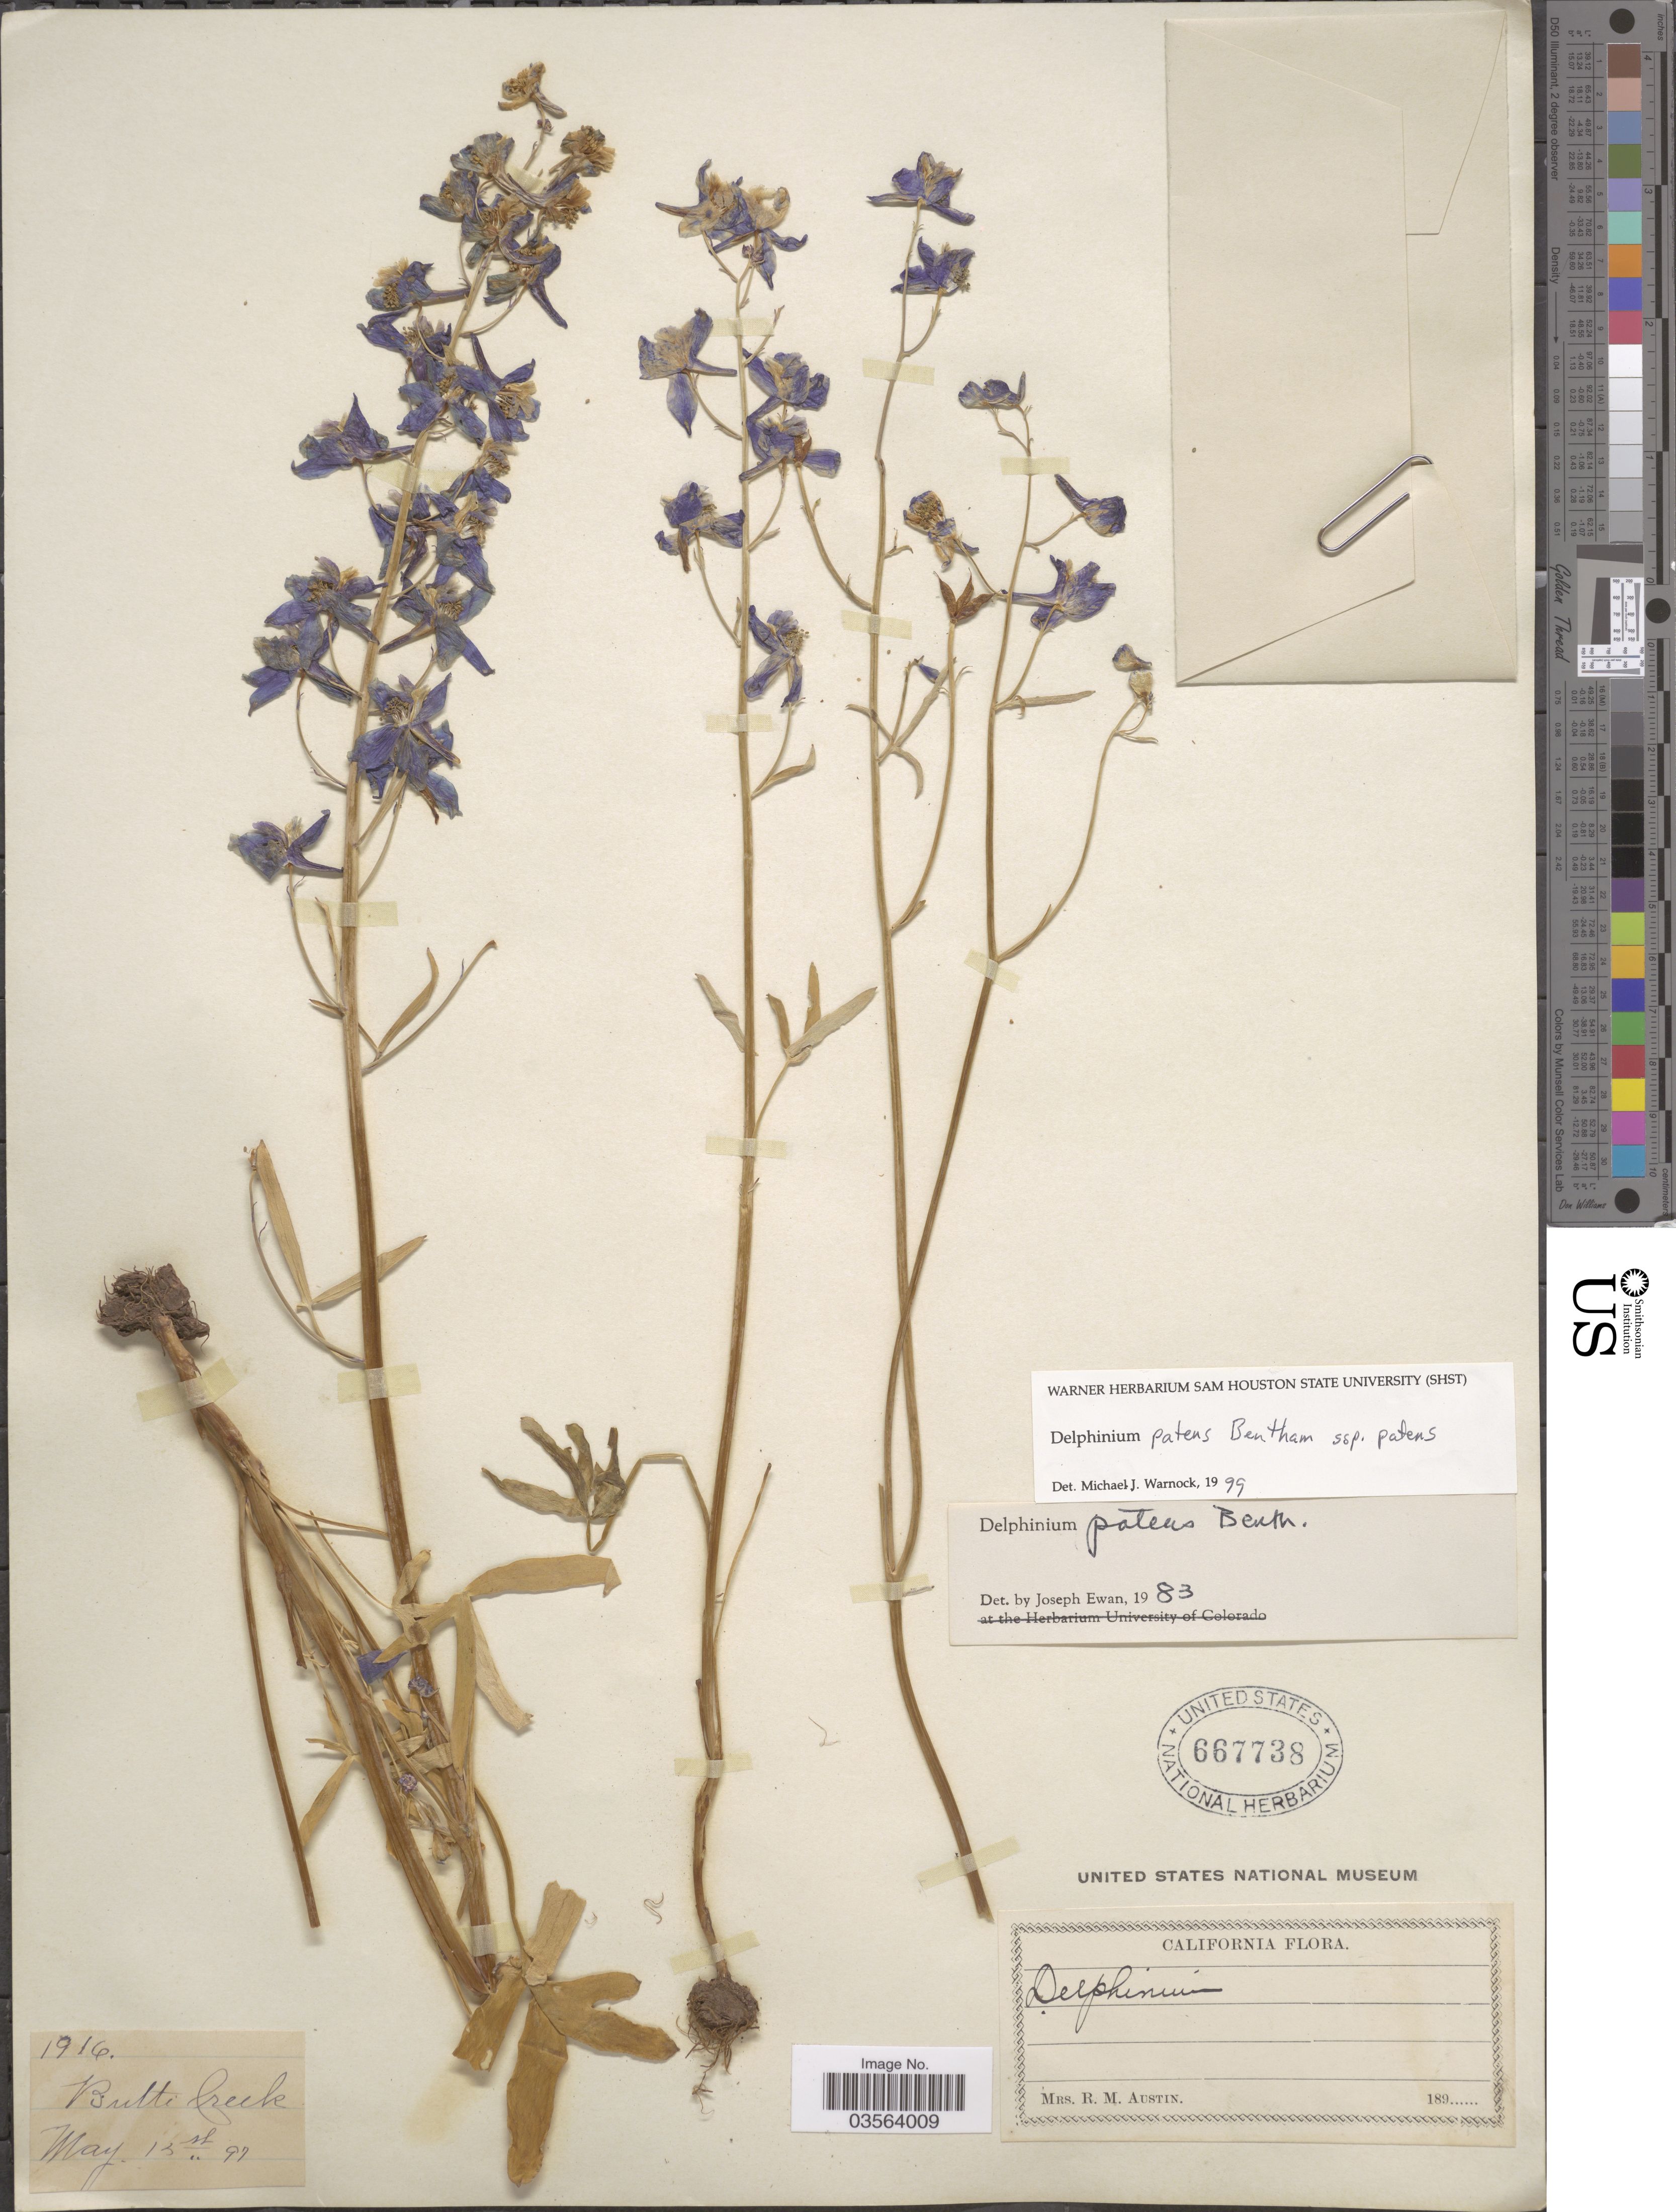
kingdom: Plantae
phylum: Tracheophyta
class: Magnoliopsida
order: Ranunculales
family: Ranunculaceae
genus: Delphinium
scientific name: Delphinium patens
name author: Benth.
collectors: R. Austin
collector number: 1916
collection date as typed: Transcribed d/m/y: 15/5/97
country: United States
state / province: California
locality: Butte Creek.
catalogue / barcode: US 667738